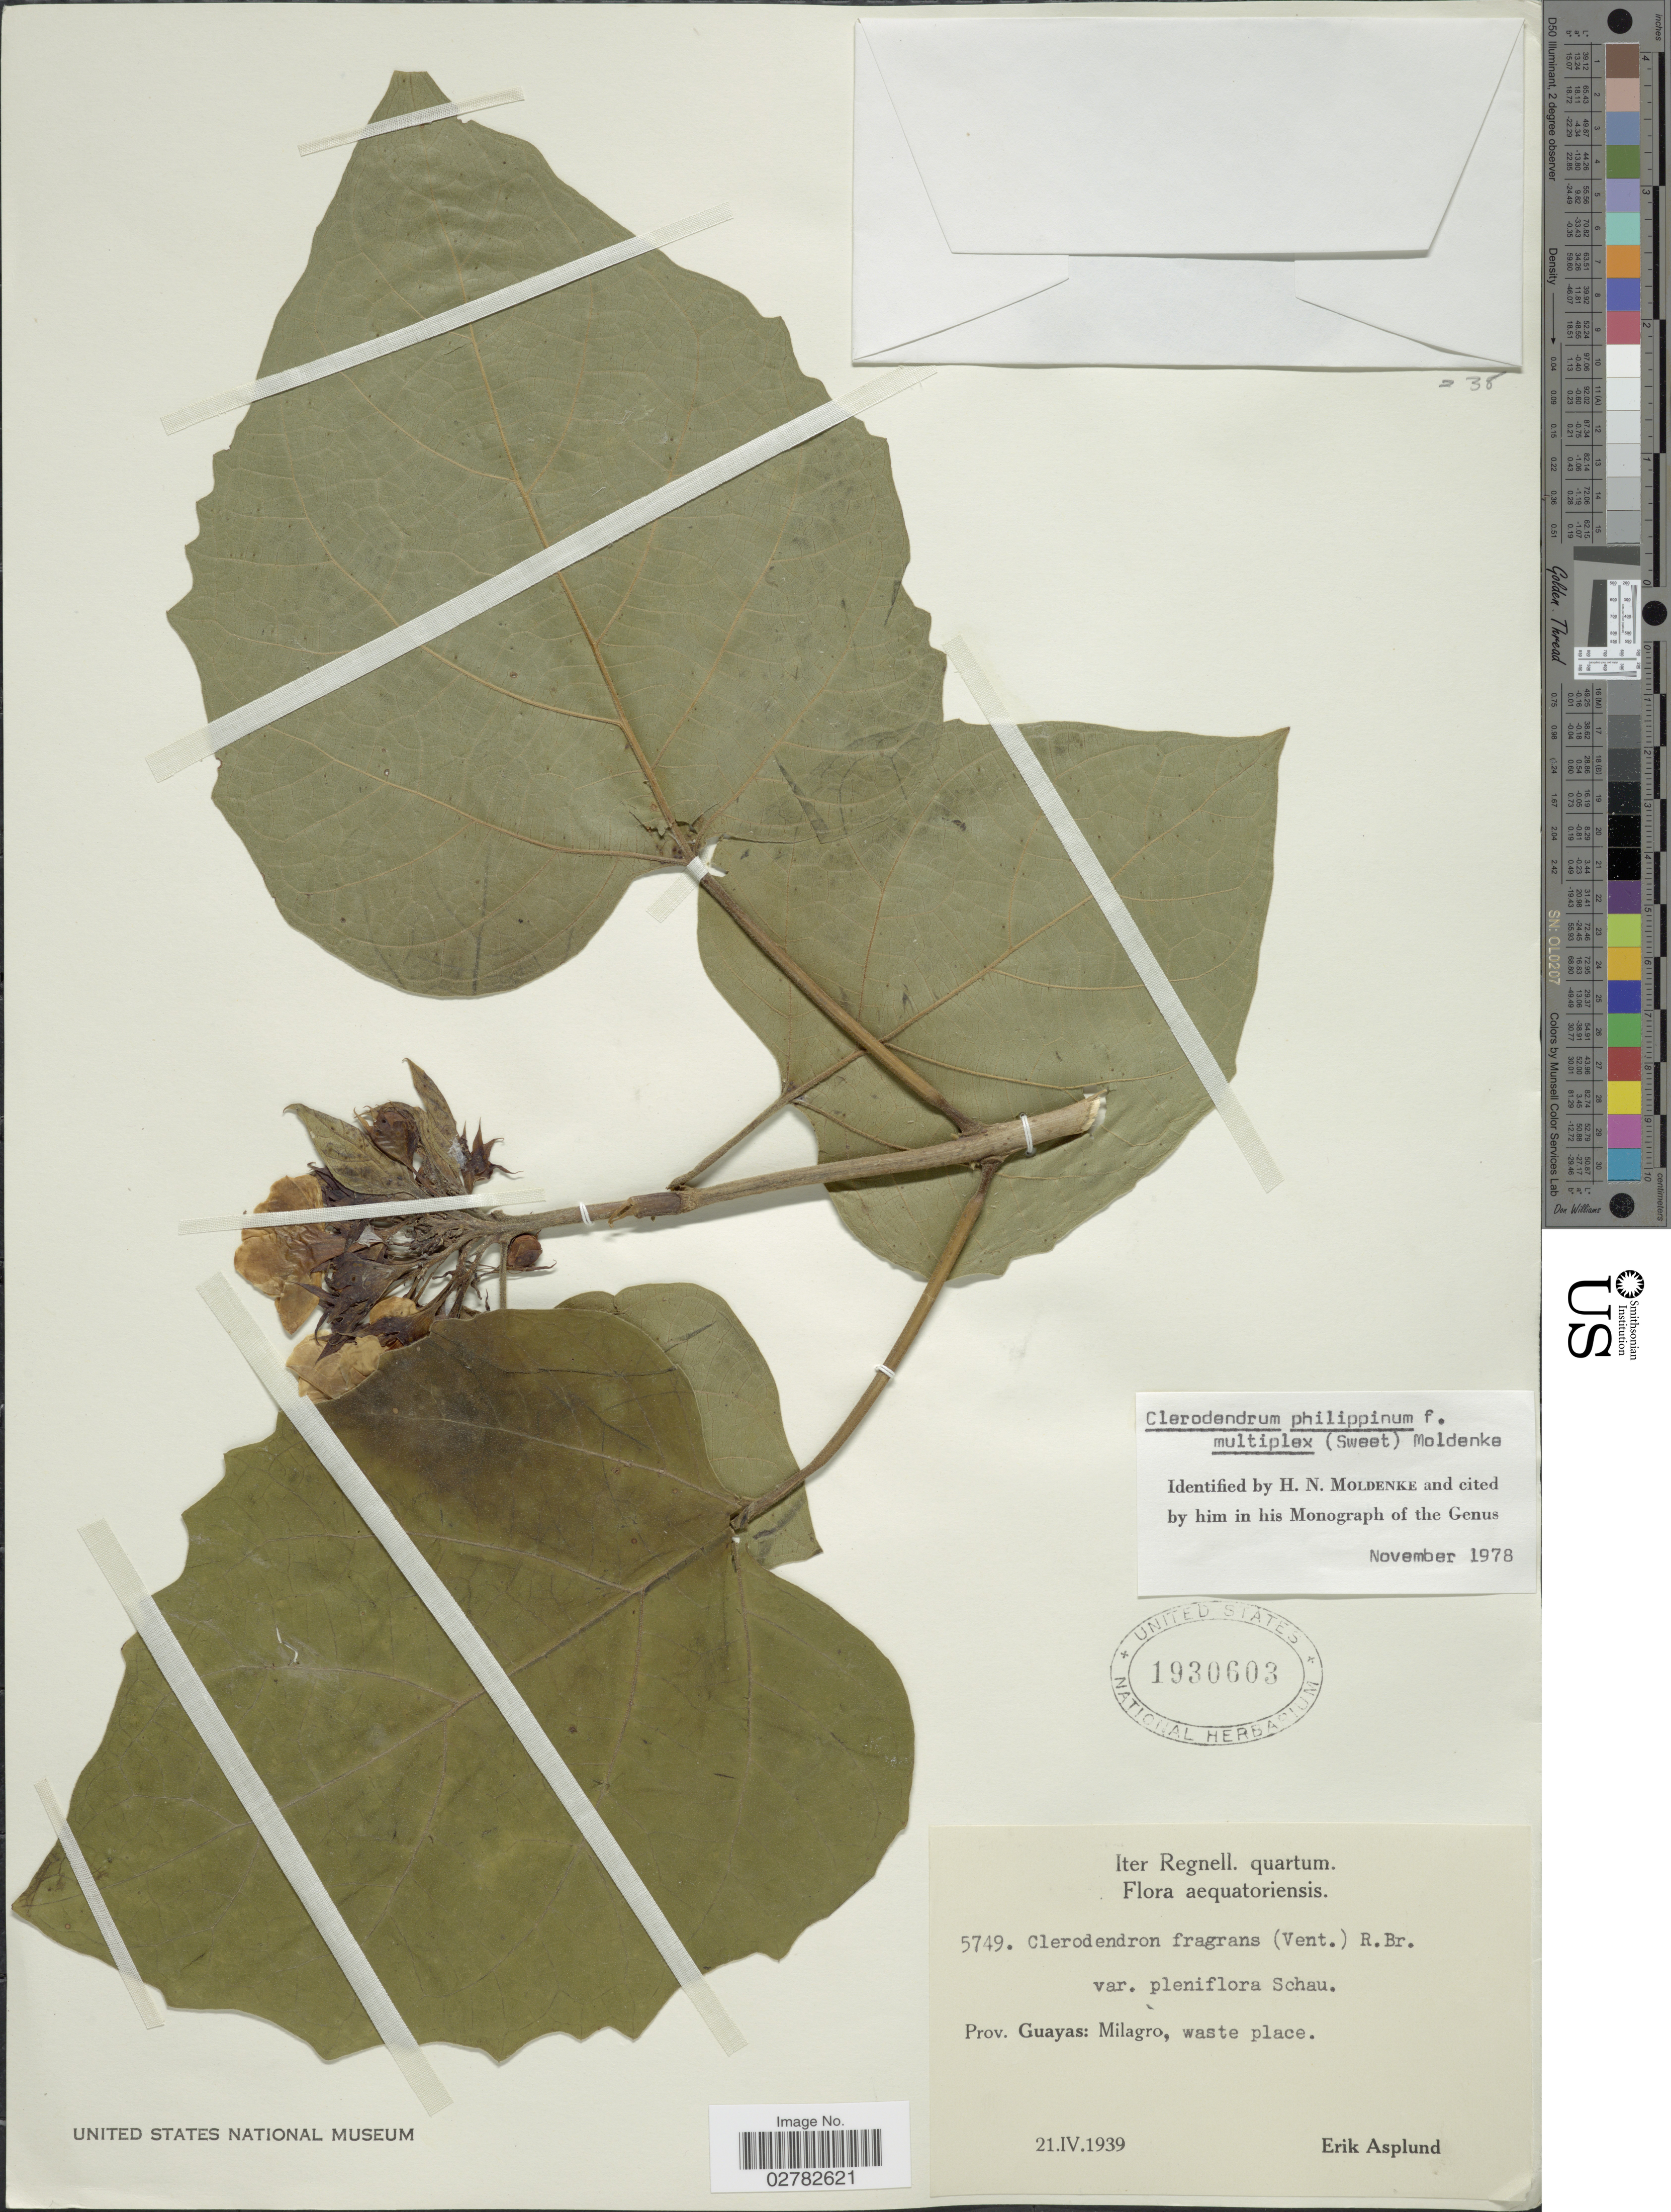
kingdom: Plantae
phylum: Tracheophyta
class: Magnoliopsida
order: Lamiales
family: Lamiaceae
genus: Clerodendrum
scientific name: Clerodendrum philippinum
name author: Schauer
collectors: E. Asplund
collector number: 5749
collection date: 1939-04-21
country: Ecuador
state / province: Guayas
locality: Aequatoriensis. Prov. Guayas: Milagro.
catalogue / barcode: US 1930603